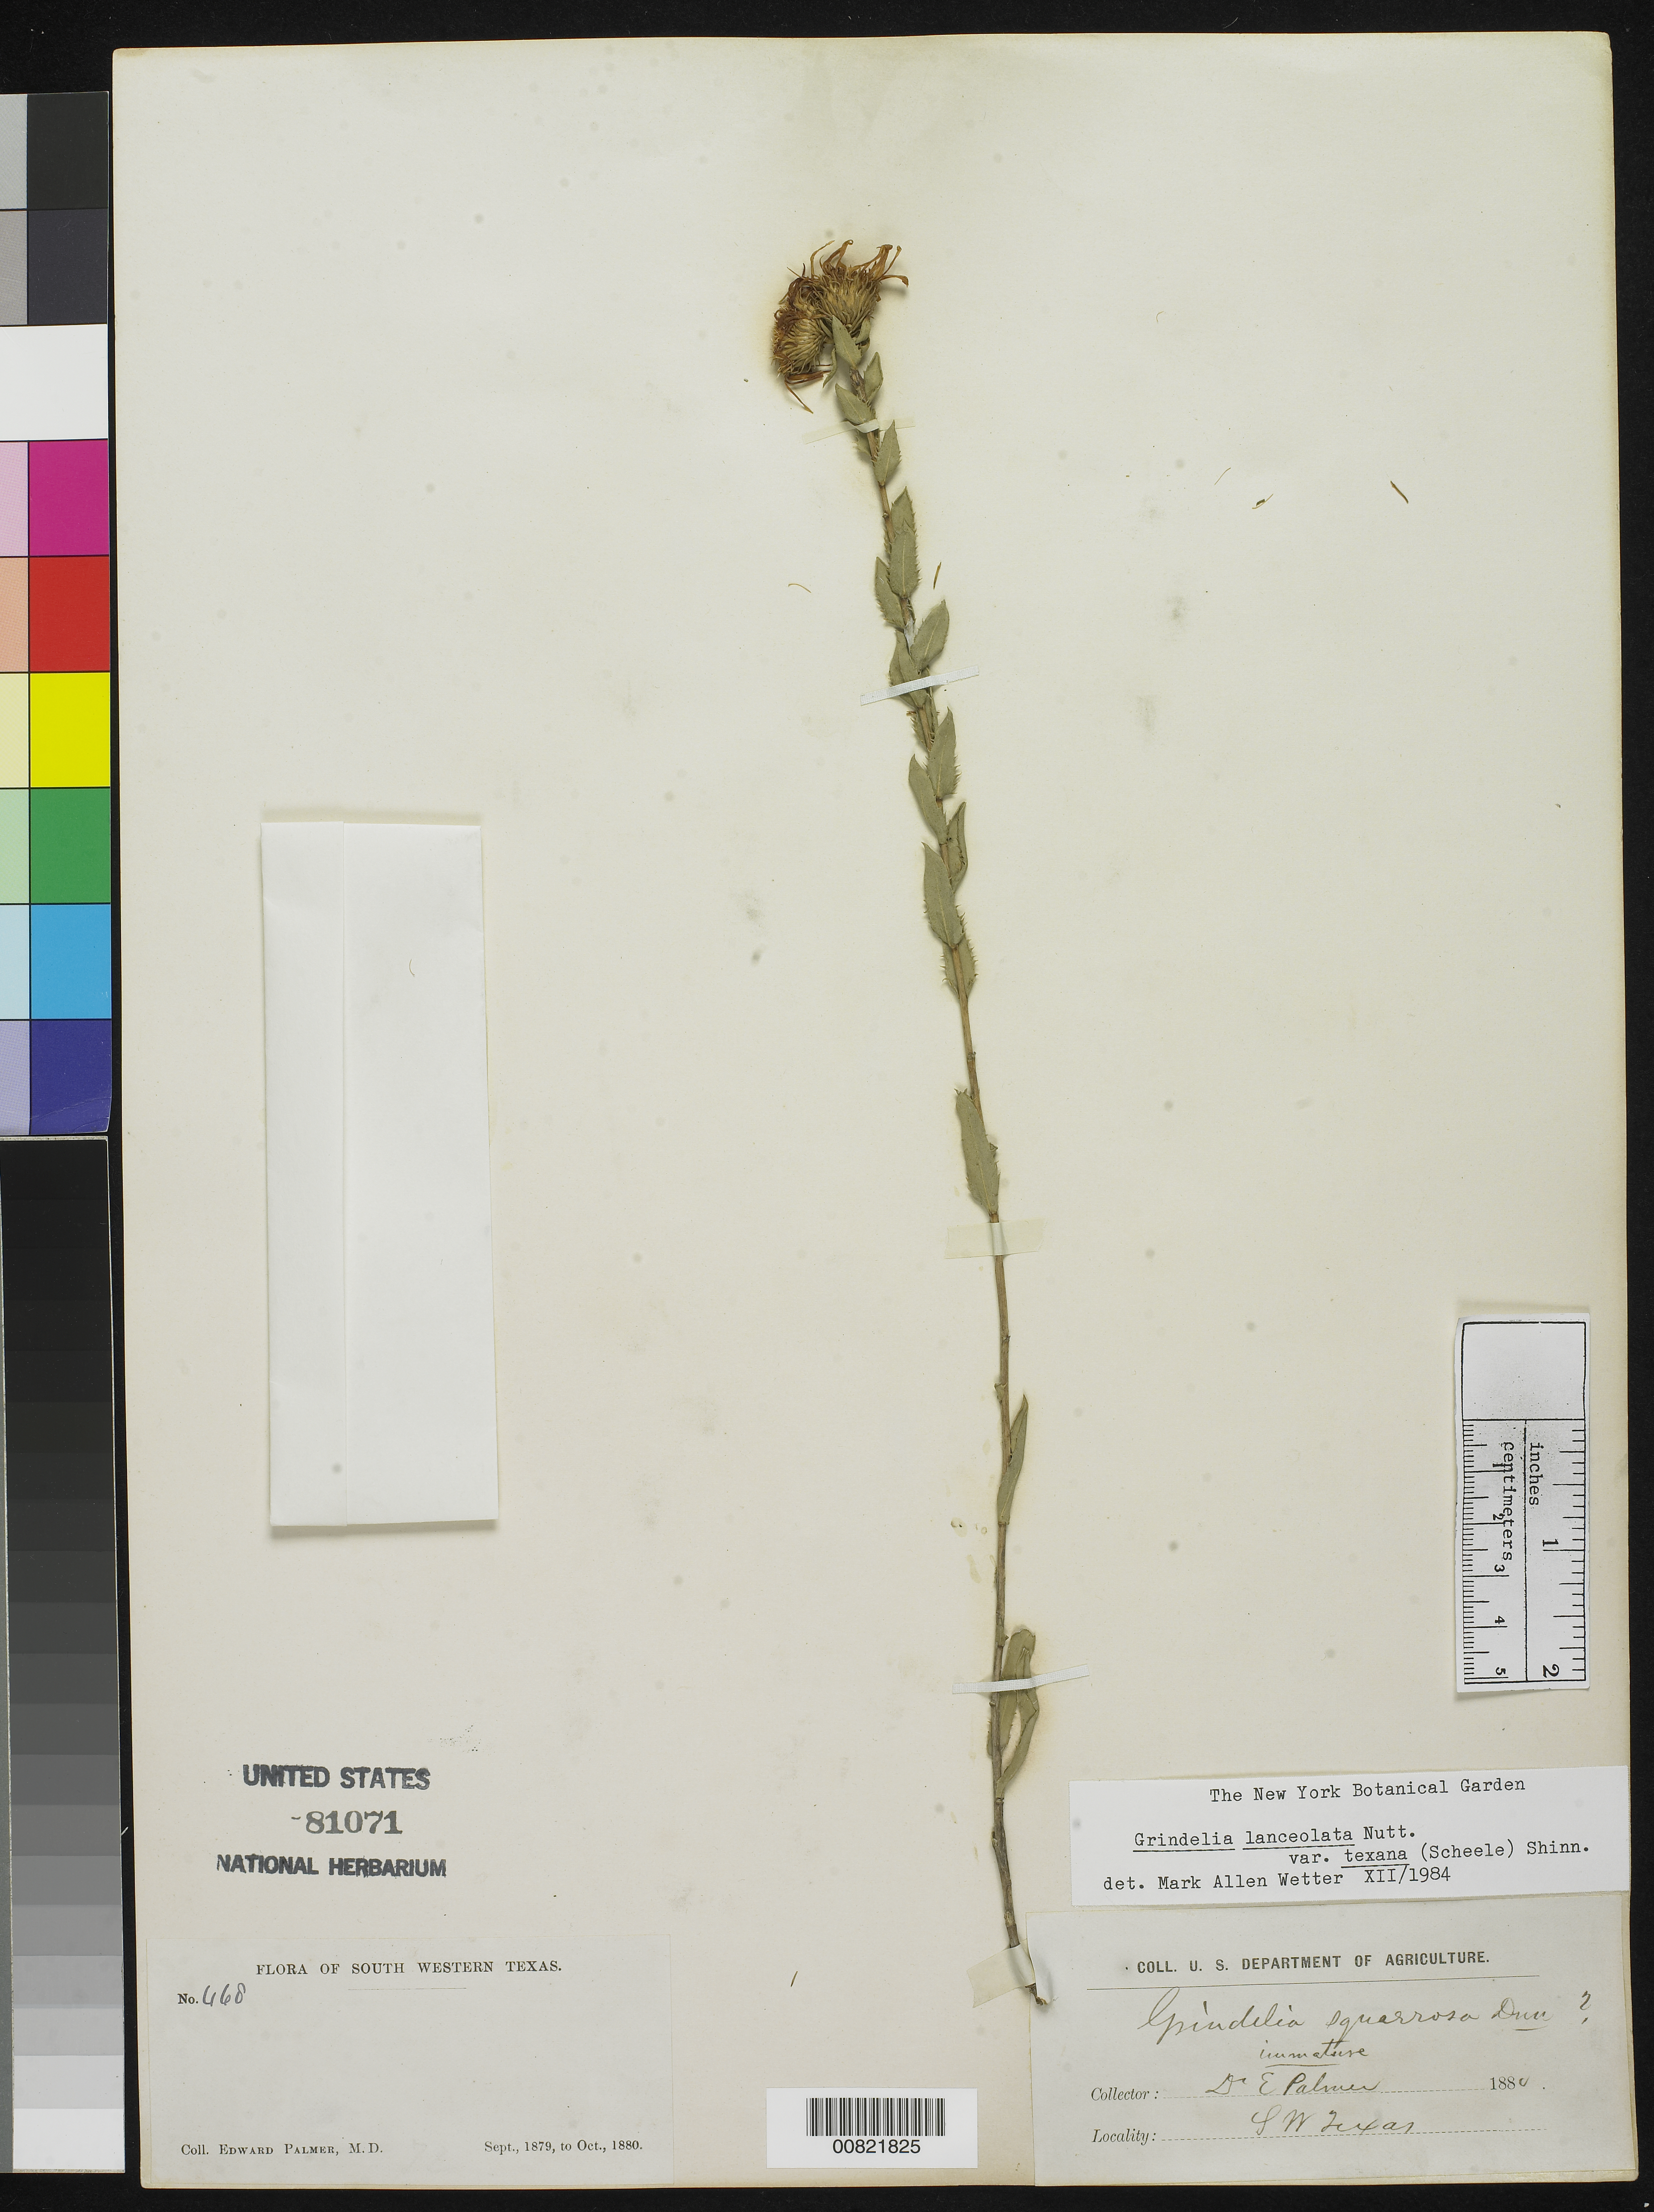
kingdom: Plantae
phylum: Tracheophyta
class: Magnoliopsida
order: Asterales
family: Asteraceae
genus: Grindelia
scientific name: Grindelia lanceolata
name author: Nutt.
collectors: E. Palmer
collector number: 668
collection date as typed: Sep 1879 to -- Oct 1880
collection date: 1879-09/1880-10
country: United States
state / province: Texas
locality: South Western Texas.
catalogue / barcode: US 81071